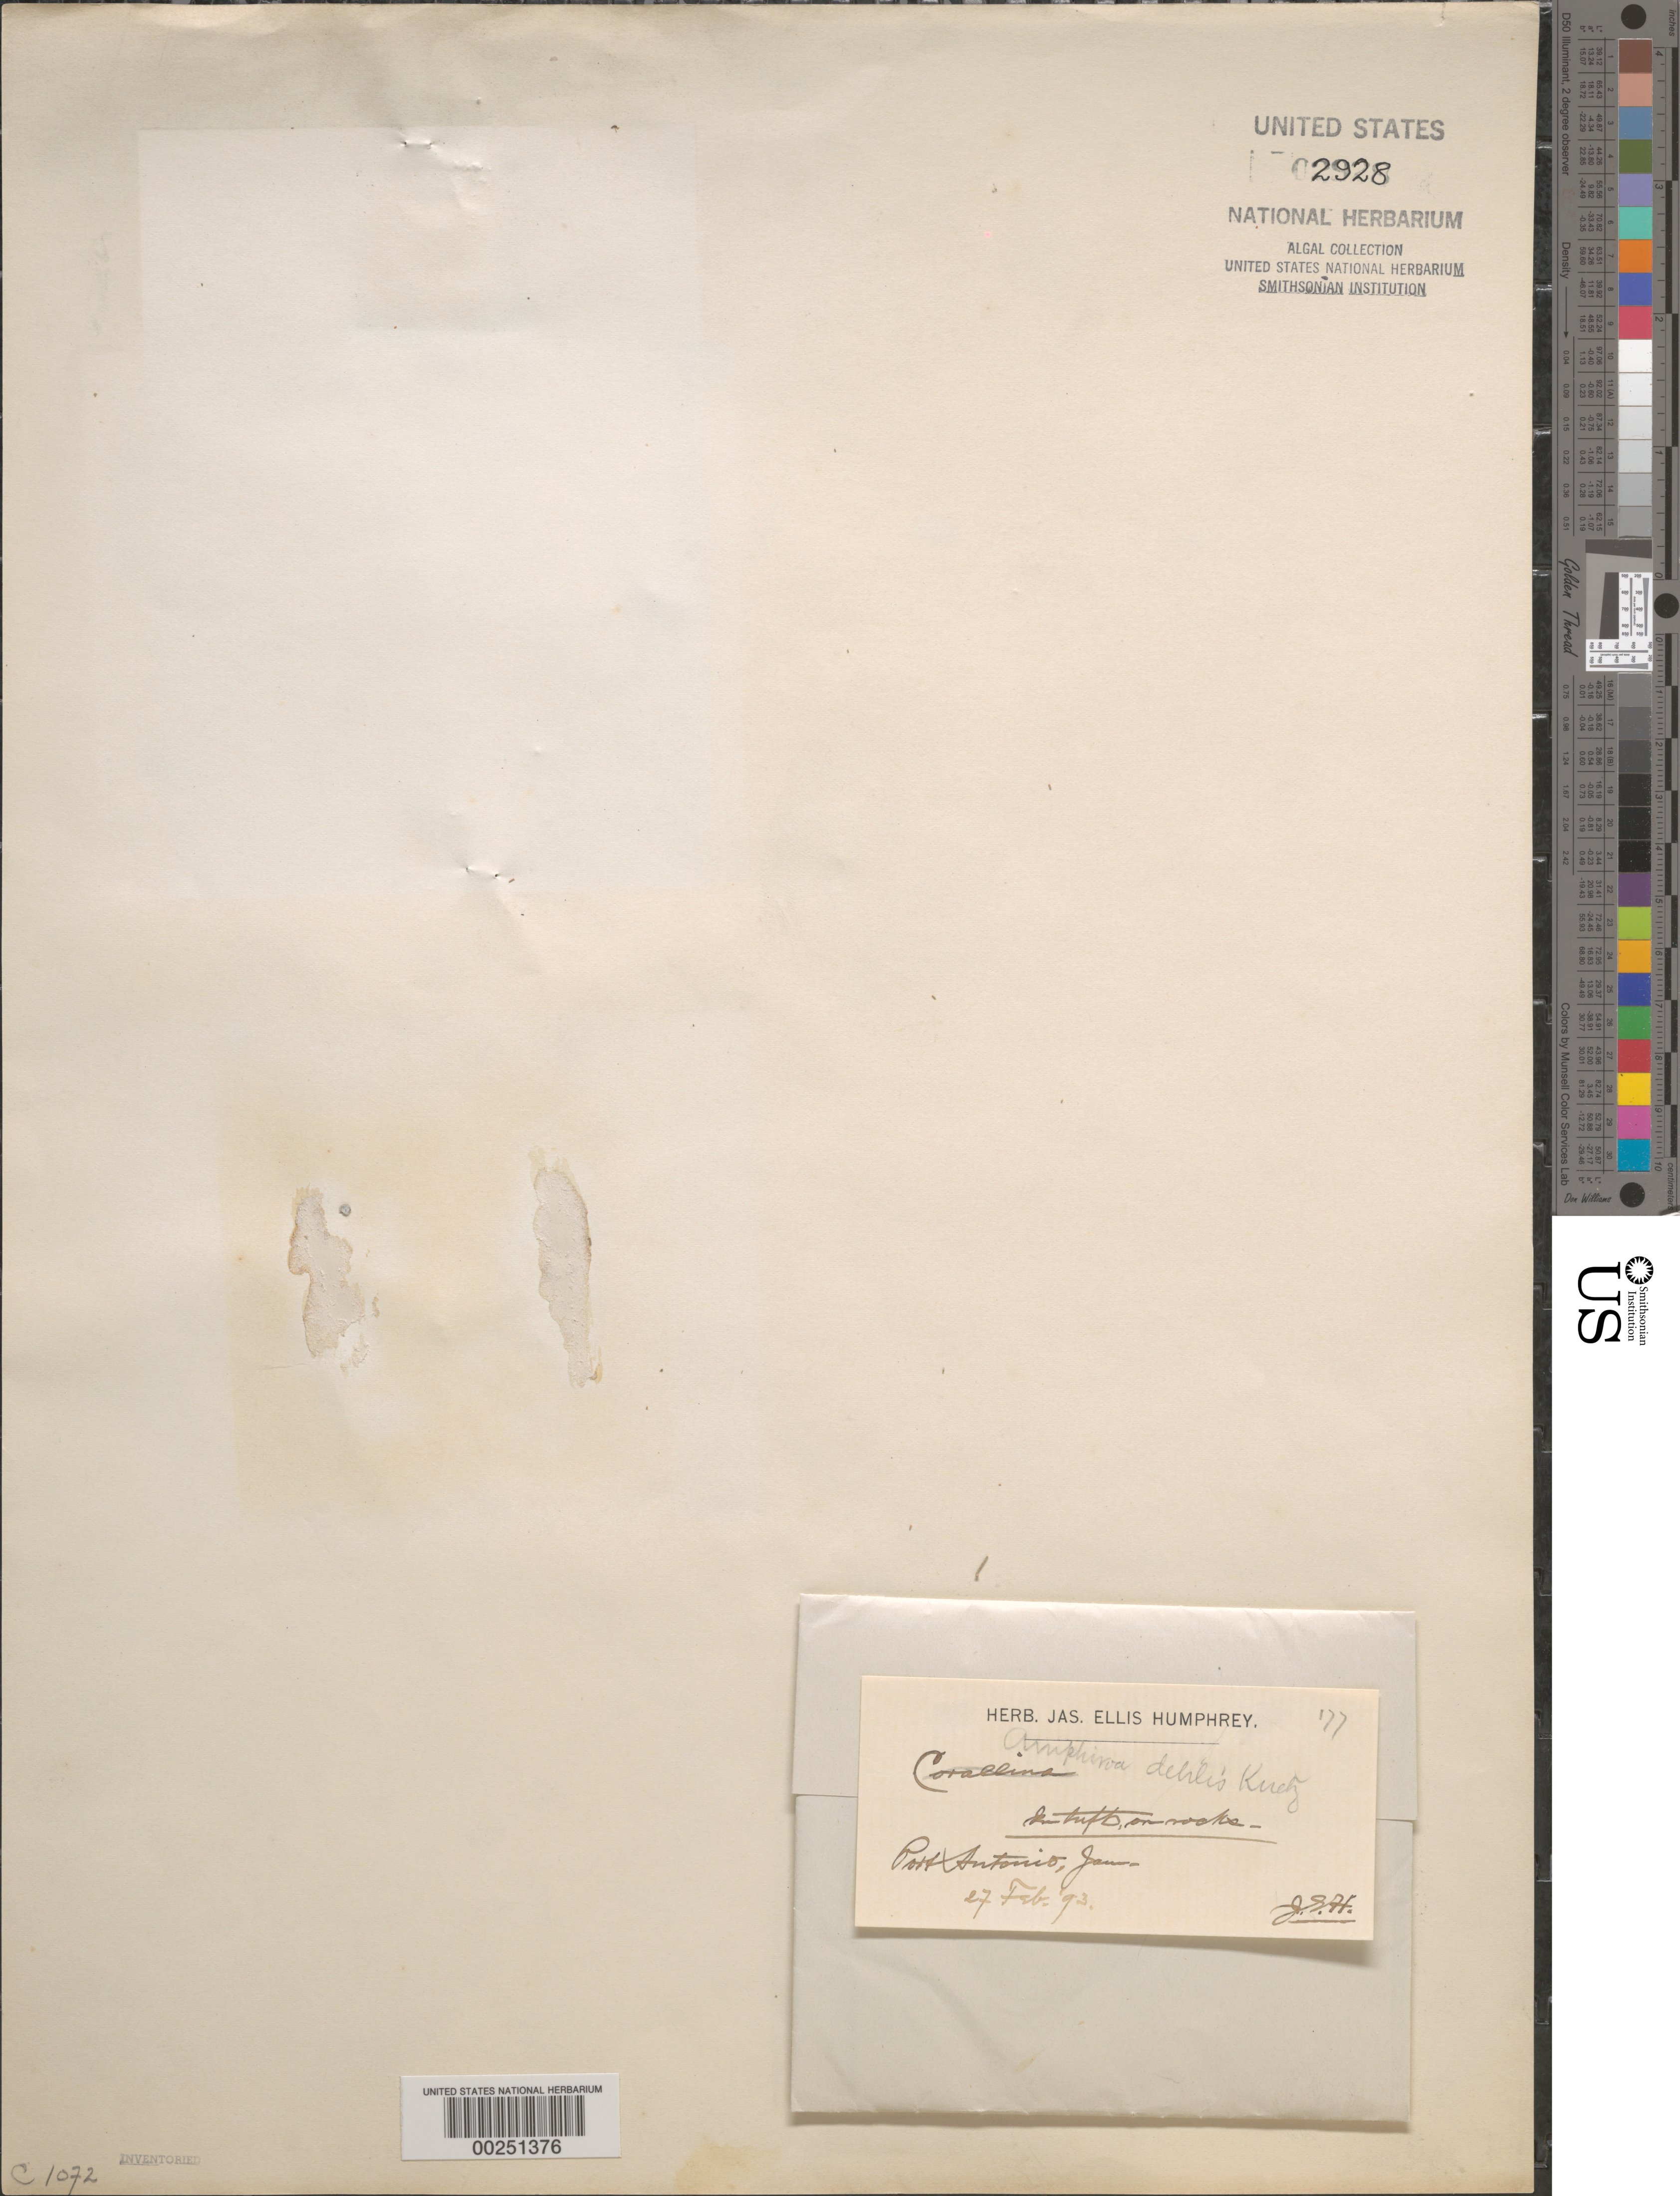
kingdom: Plantae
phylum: Rhodophyta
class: Florideophyceae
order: Corallinales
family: Lithophyllaceae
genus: Amphiroa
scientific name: Amphiroa fragilissima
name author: (L.) J.V.Lamouroux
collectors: J. Humphrey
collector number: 177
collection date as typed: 27 Feb 1893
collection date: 1893-02-27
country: Jamaica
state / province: Portland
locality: Port antonio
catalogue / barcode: US 2928